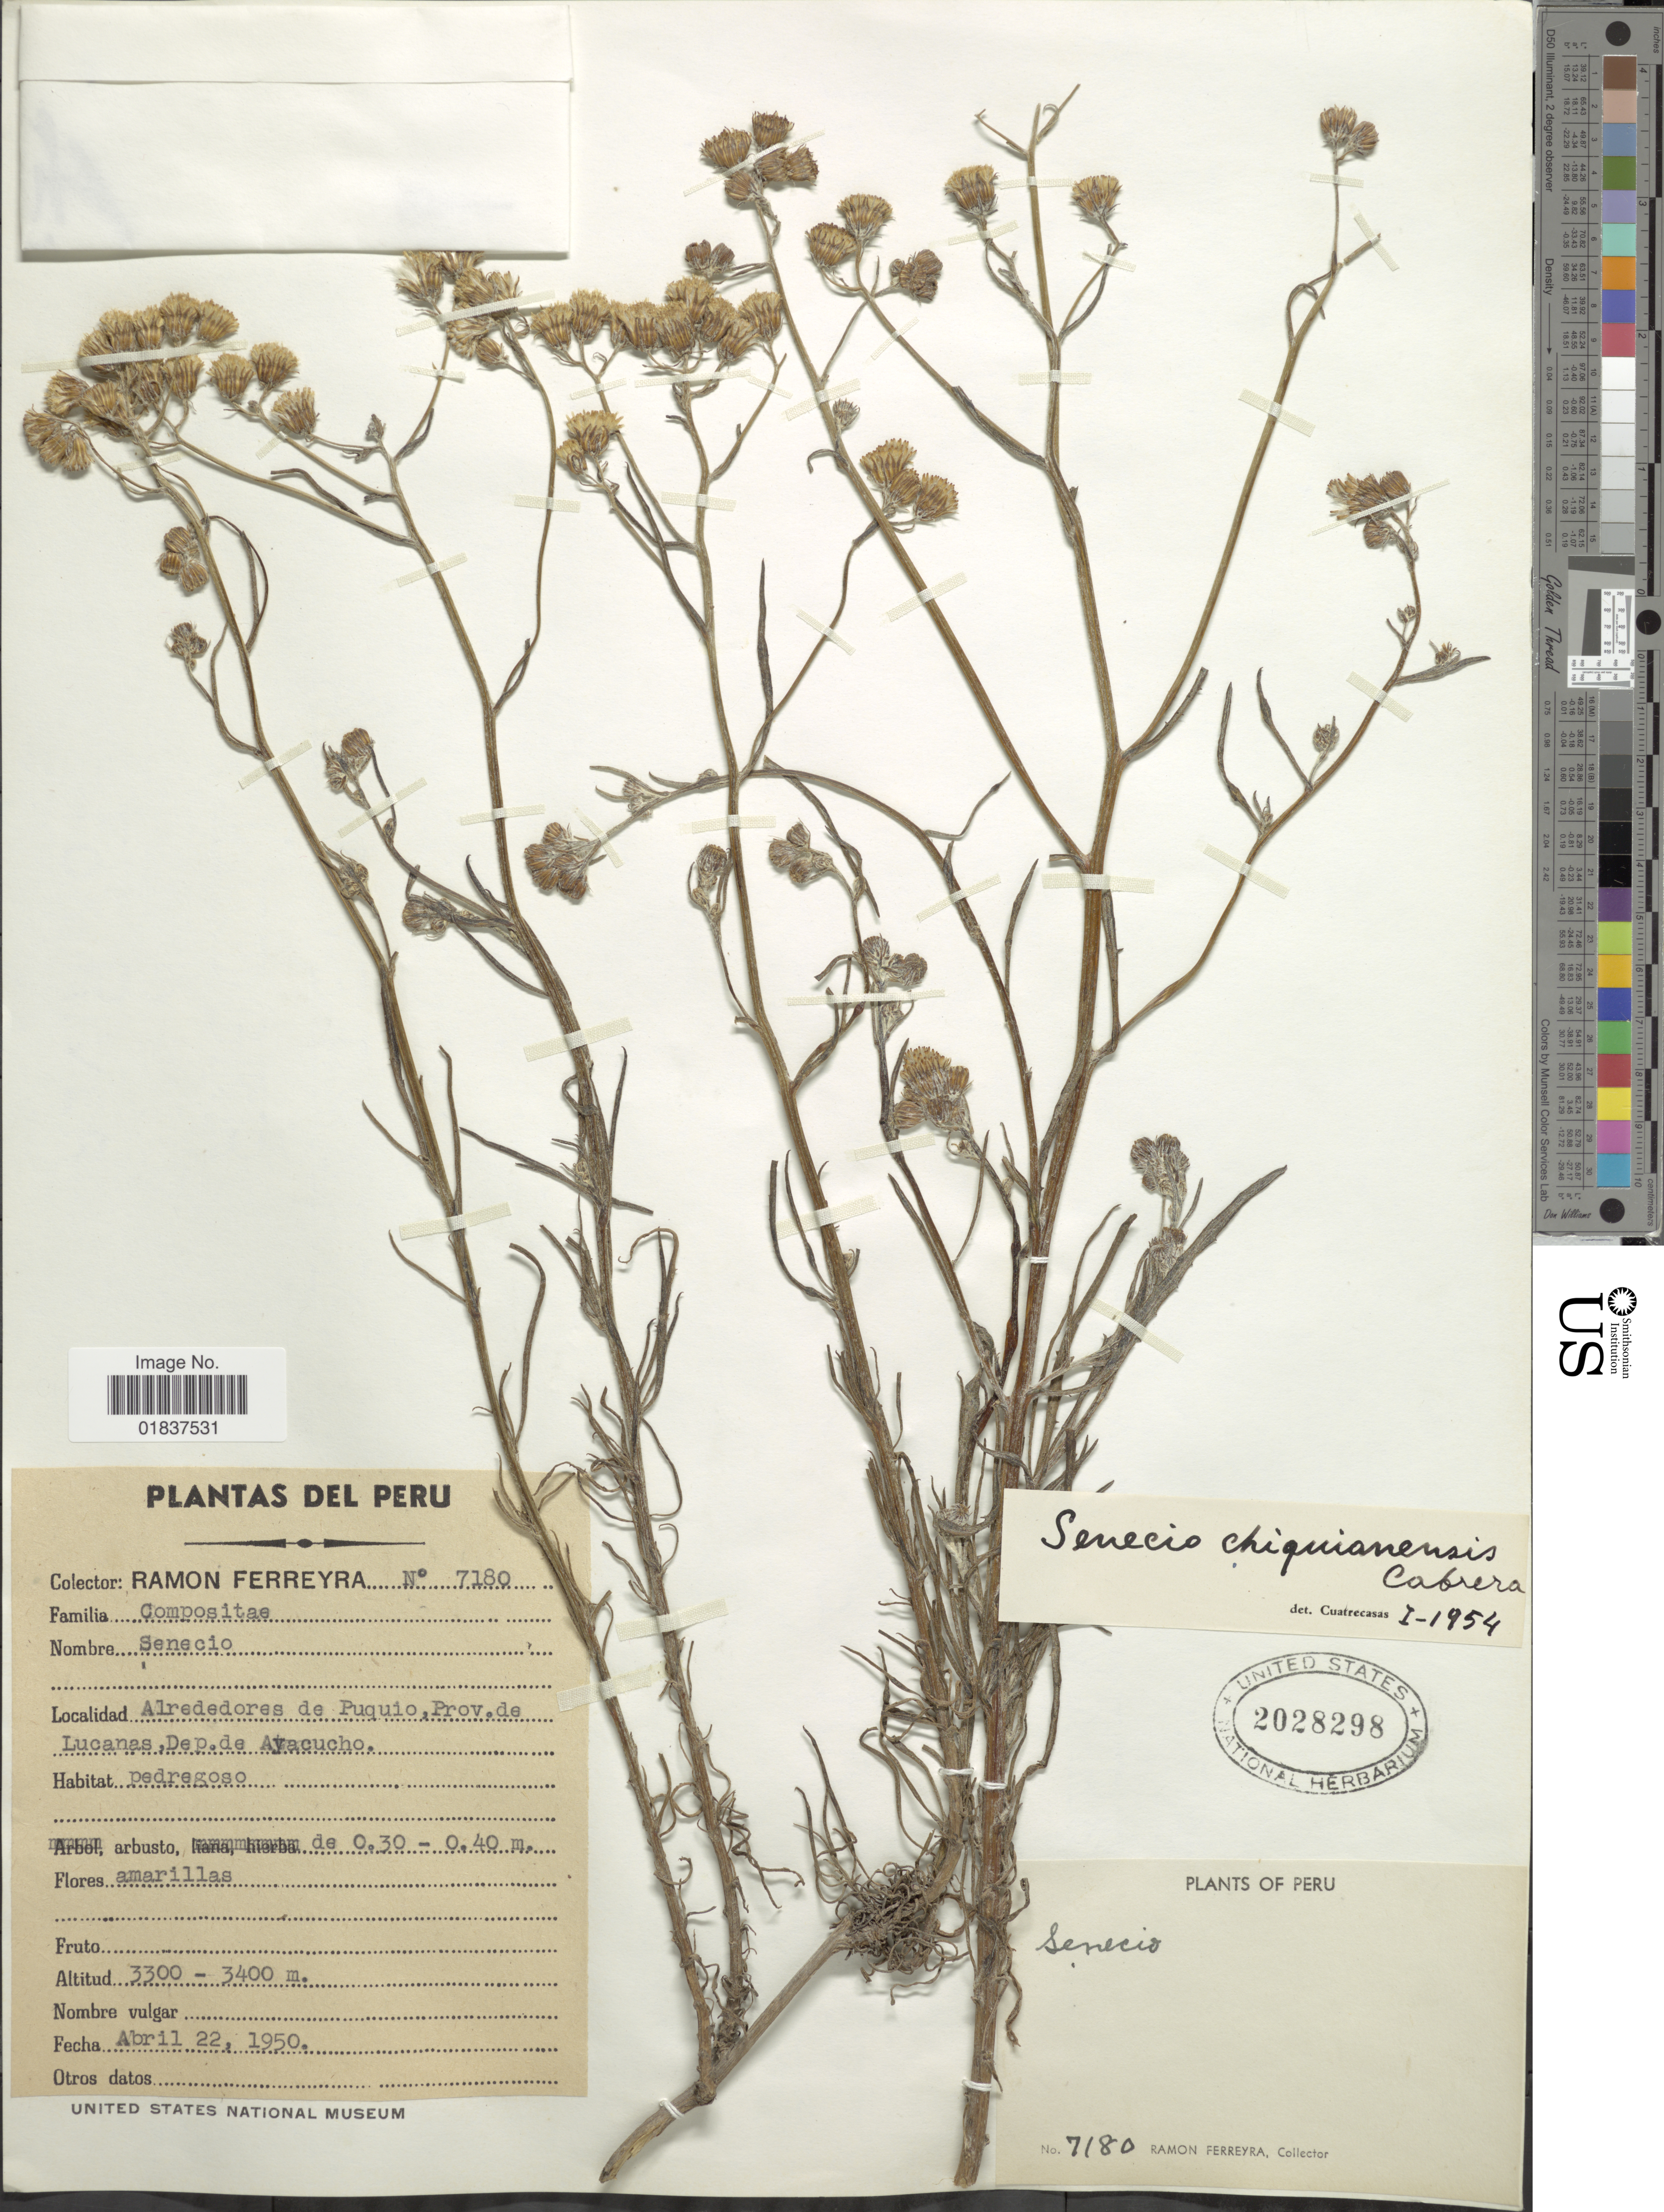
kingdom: Plantae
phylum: Tracheophyta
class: Magnoliopsida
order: Asterales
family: Asteraceae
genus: Senecio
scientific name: Senecio chiquianensis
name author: Cabrera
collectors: R. A. Ferreyra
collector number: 7180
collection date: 1950-04-22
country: Peru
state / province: Ayacucho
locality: Alrededores de Puquio, Prov. de Lucanas, Dep. de Ayacucho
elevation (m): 3300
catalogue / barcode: US 2028298